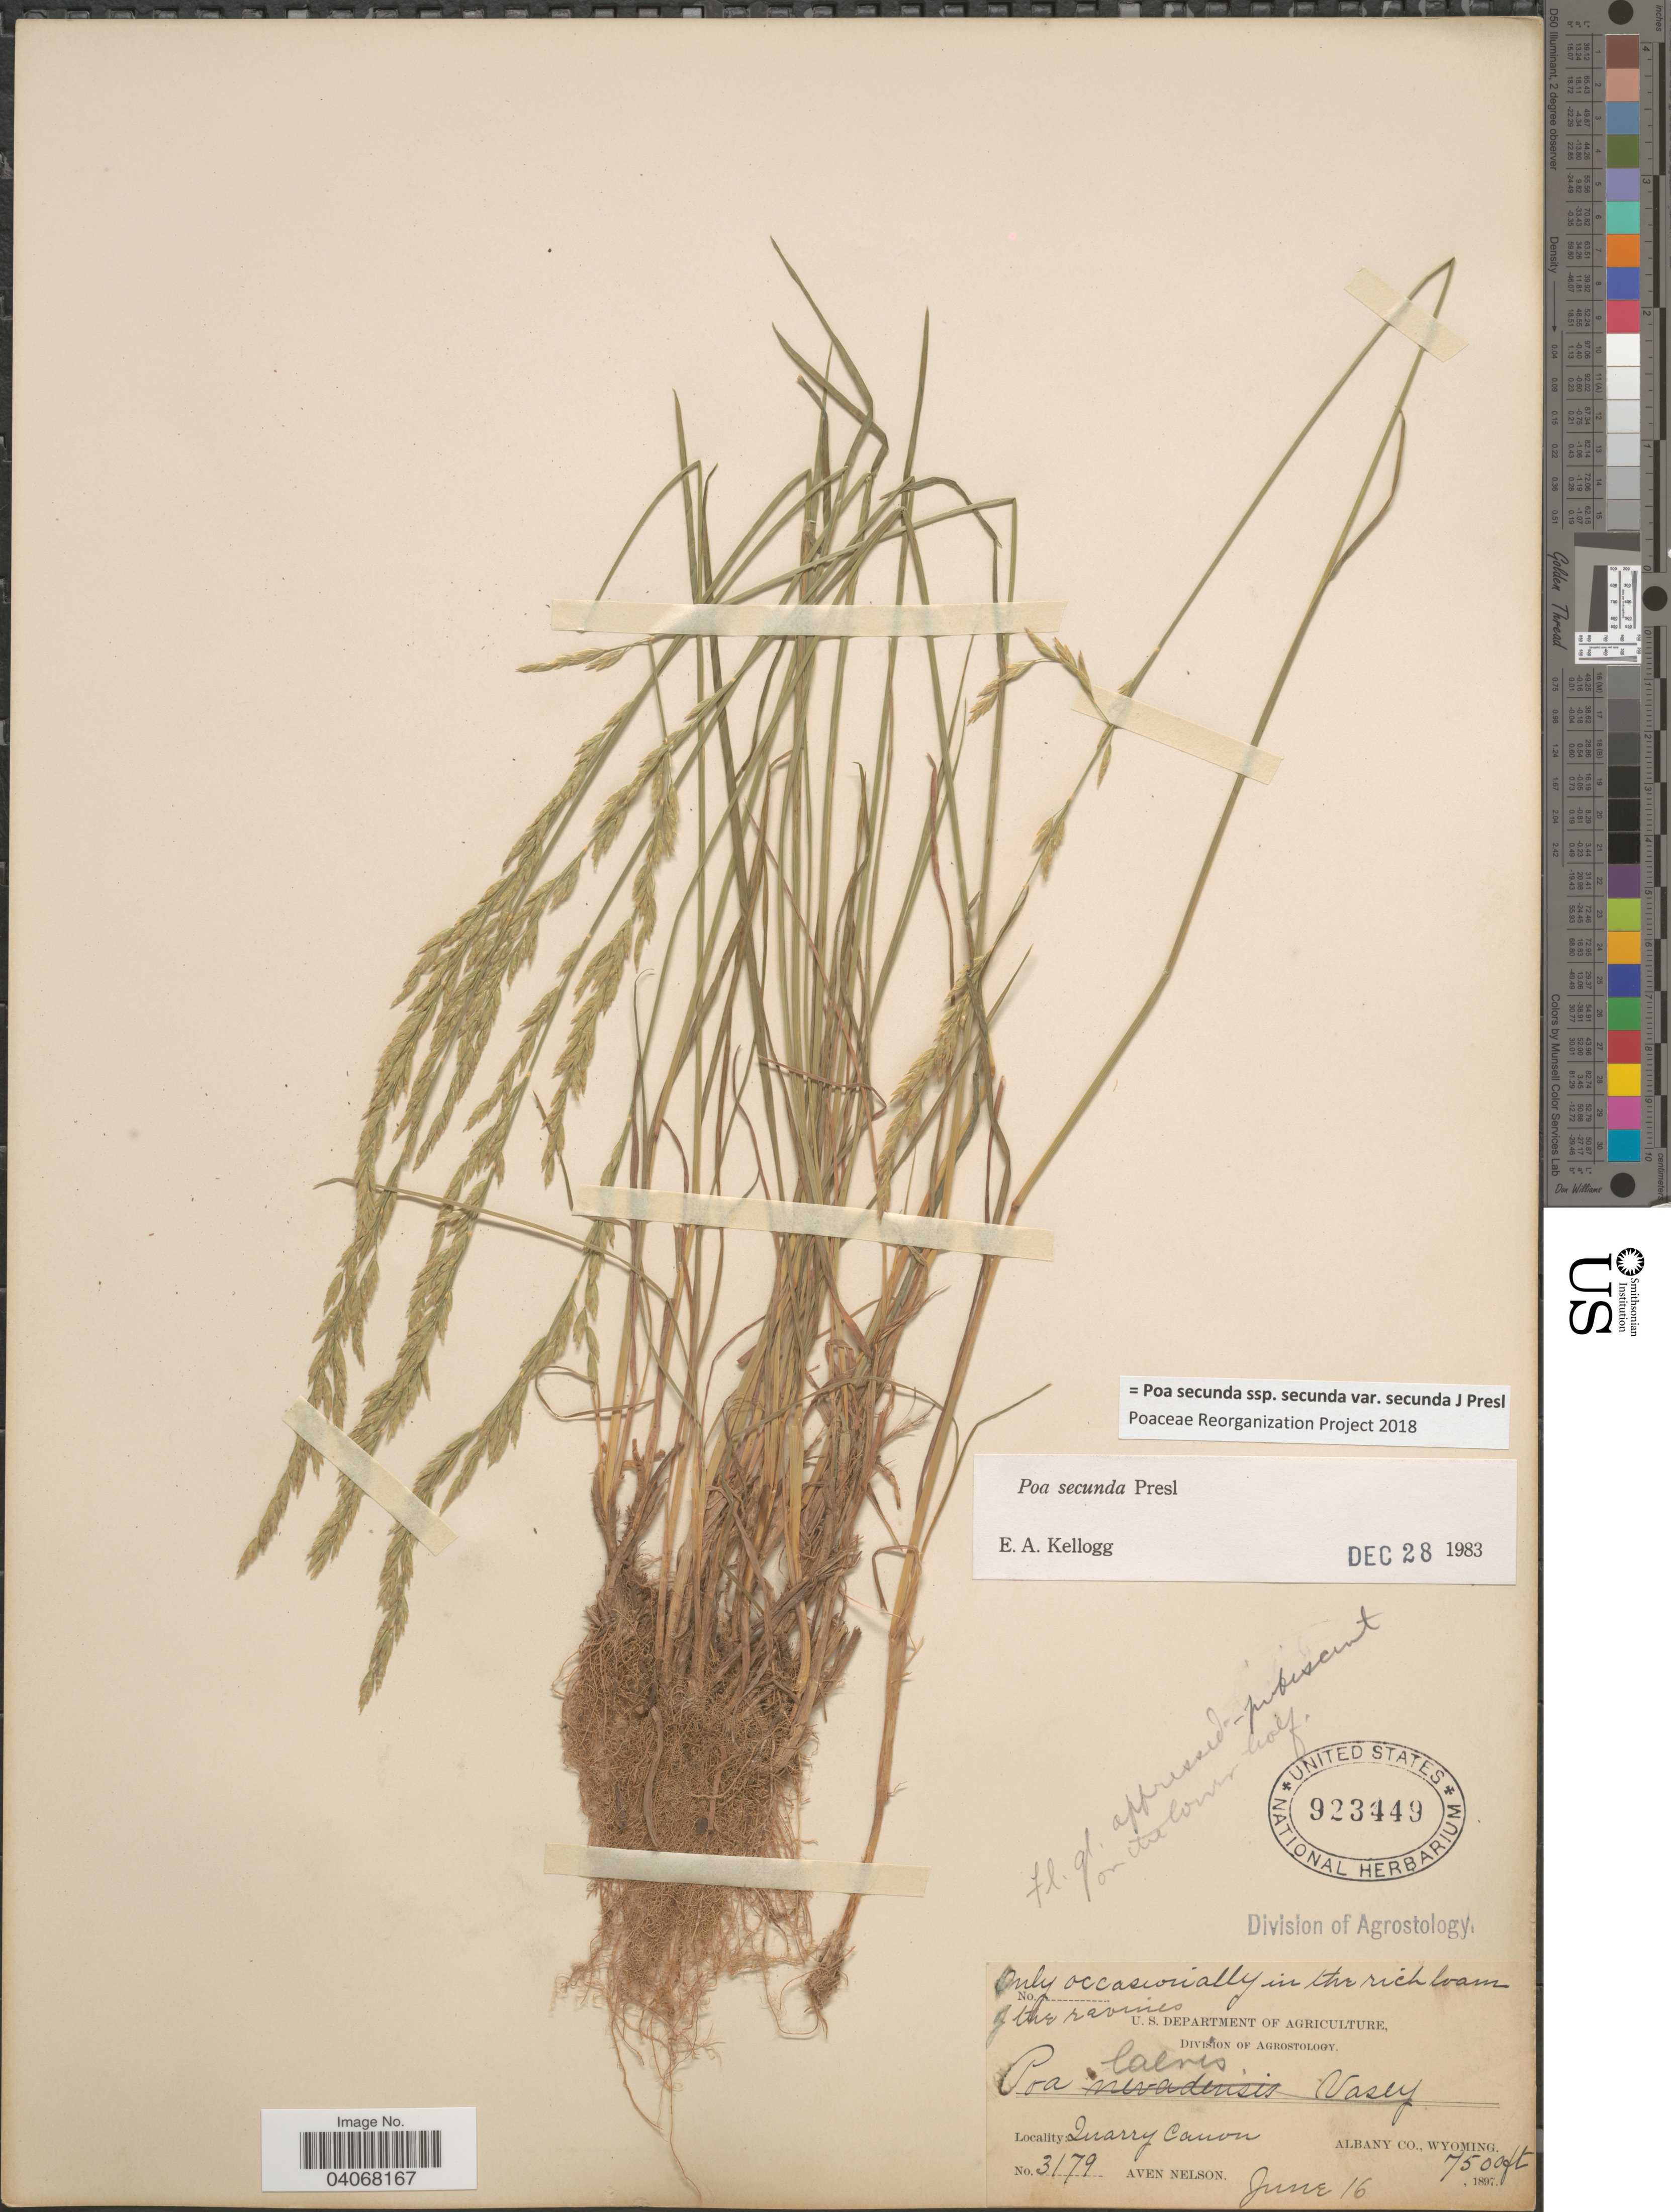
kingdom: Plantae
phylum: Tracheophyta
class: Liliopsida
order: Poales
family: Poaceae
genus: Poa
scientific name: Poa secunda subsp. secunda var. secunda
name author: J. Presl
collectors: A. Nelson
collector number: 3179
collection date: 1897-06-16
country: United States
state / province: Wyoming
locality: Quarry Canon. Albany Co.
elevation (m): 2286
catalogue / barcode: US 923449